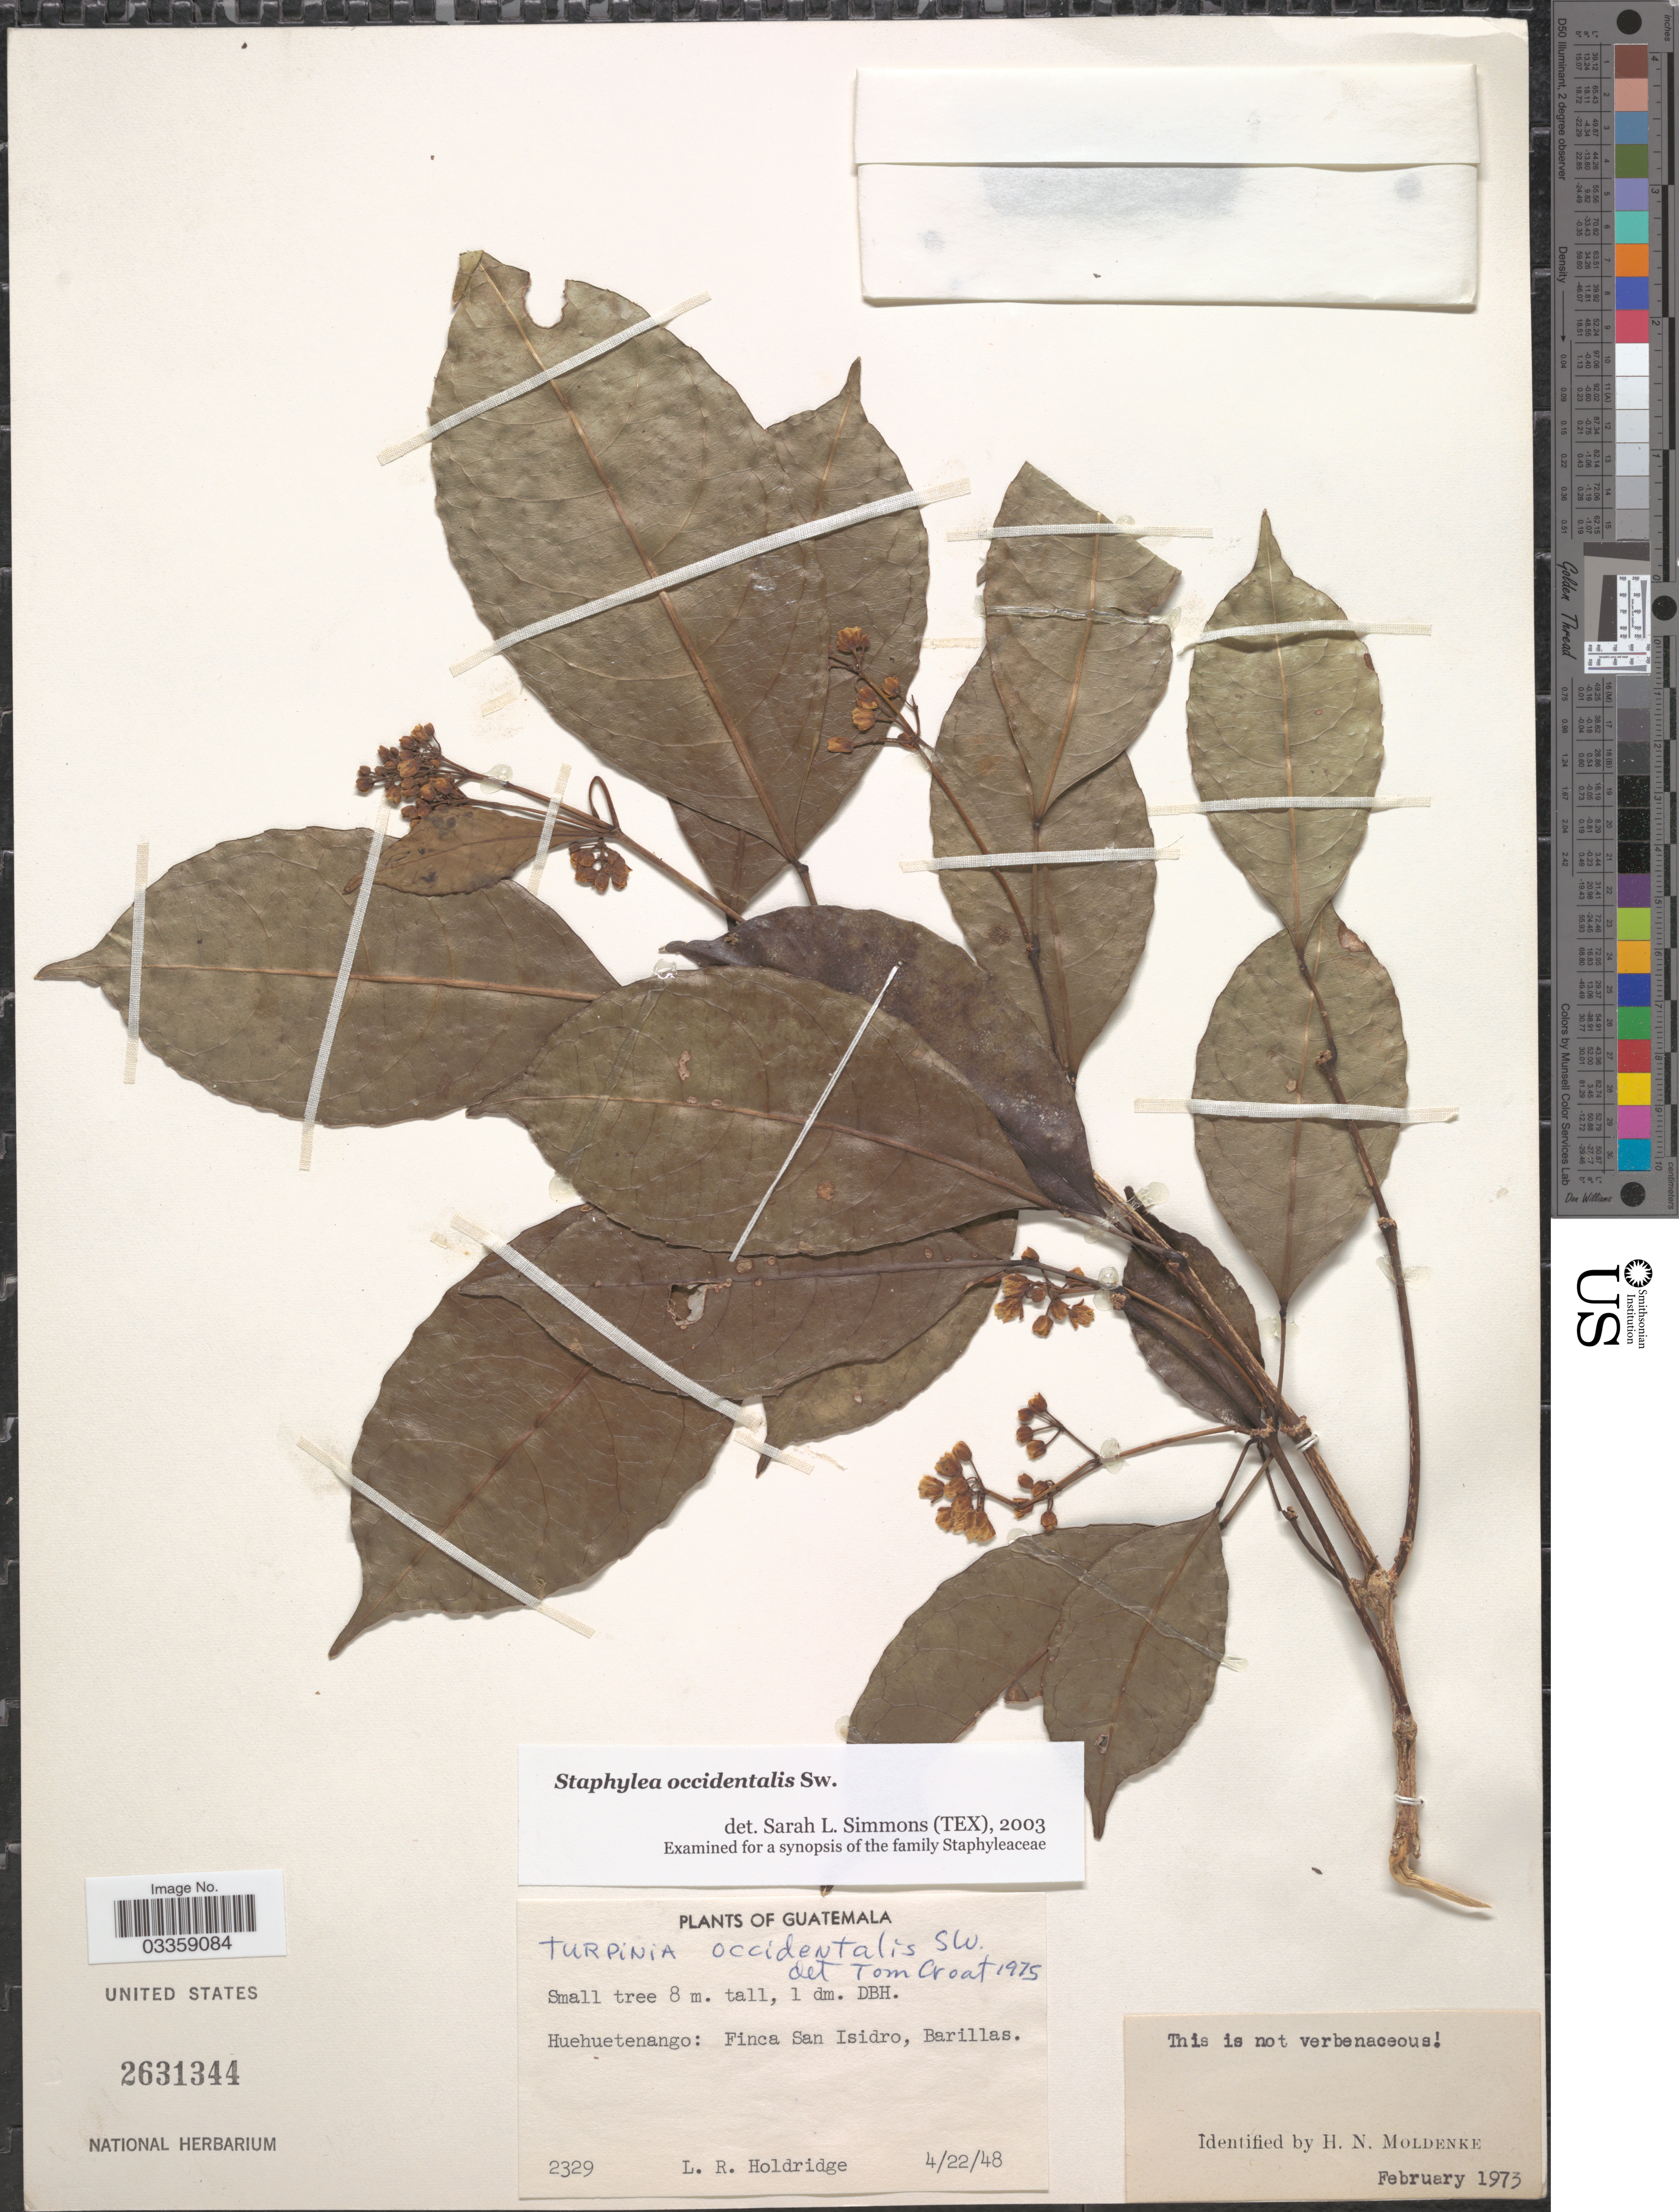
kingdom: Plantae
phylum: Tracheophyta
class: Magnoliopsida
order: Crossosomatales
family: Staphyleaceae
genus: Turpinia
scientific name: Turpinia occidentalis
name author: (Sw.) G. Don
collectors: L. Holdridge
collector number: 2329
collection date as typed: Transcribed d/m/y: 22/4/48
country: Guatemala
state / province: Huehuetenango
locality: Finca San Isidro, Barillas.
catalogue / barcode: US 2631344